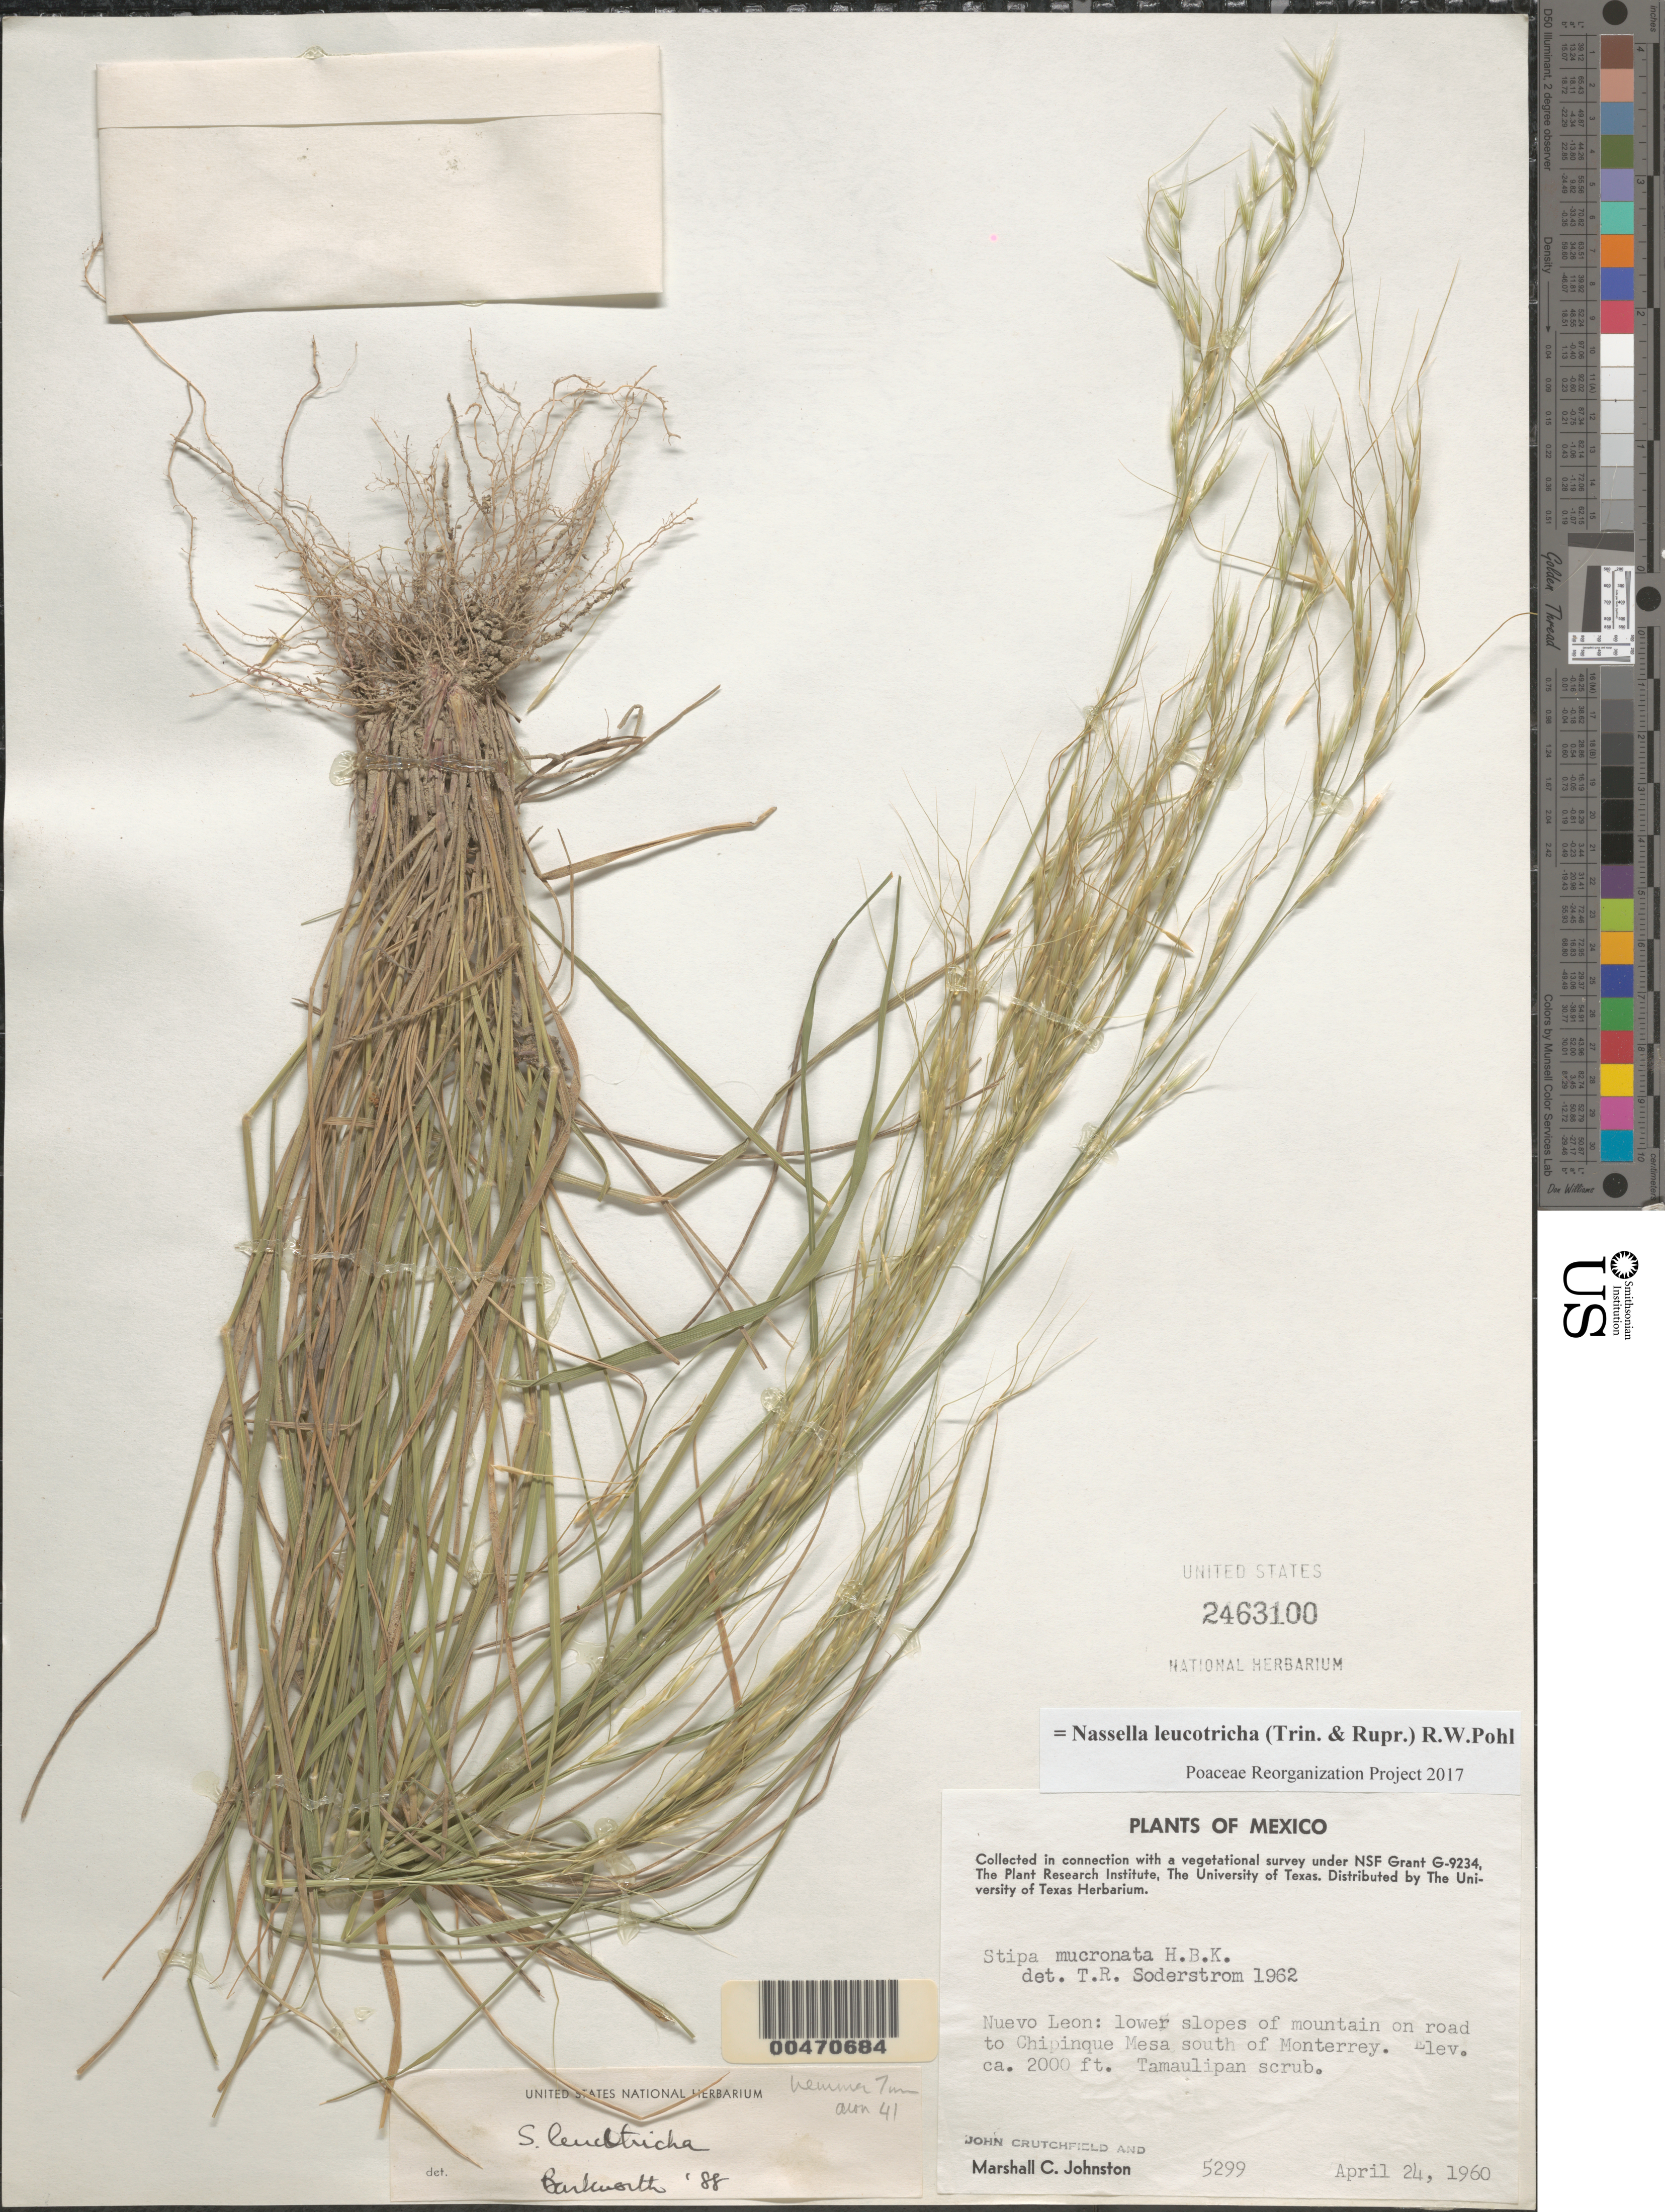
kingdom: Plantae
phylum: Tracheophyta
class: Liliopsida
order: Poales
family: Poaceae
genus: Nassella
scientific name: Nassella leucotricha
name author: (Trin. & Rupr.) R.W. Pohl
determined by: Poaceae Reorganization Project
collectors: J. Crutchfield & M. Johnston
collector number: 5299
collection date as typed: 24 Apr 1960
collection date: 1960-04-24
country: Mexico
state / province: Nuevo León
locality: On rd to Chipinque Mesa S of Monterrey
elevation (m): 610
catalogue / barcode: US 2463100